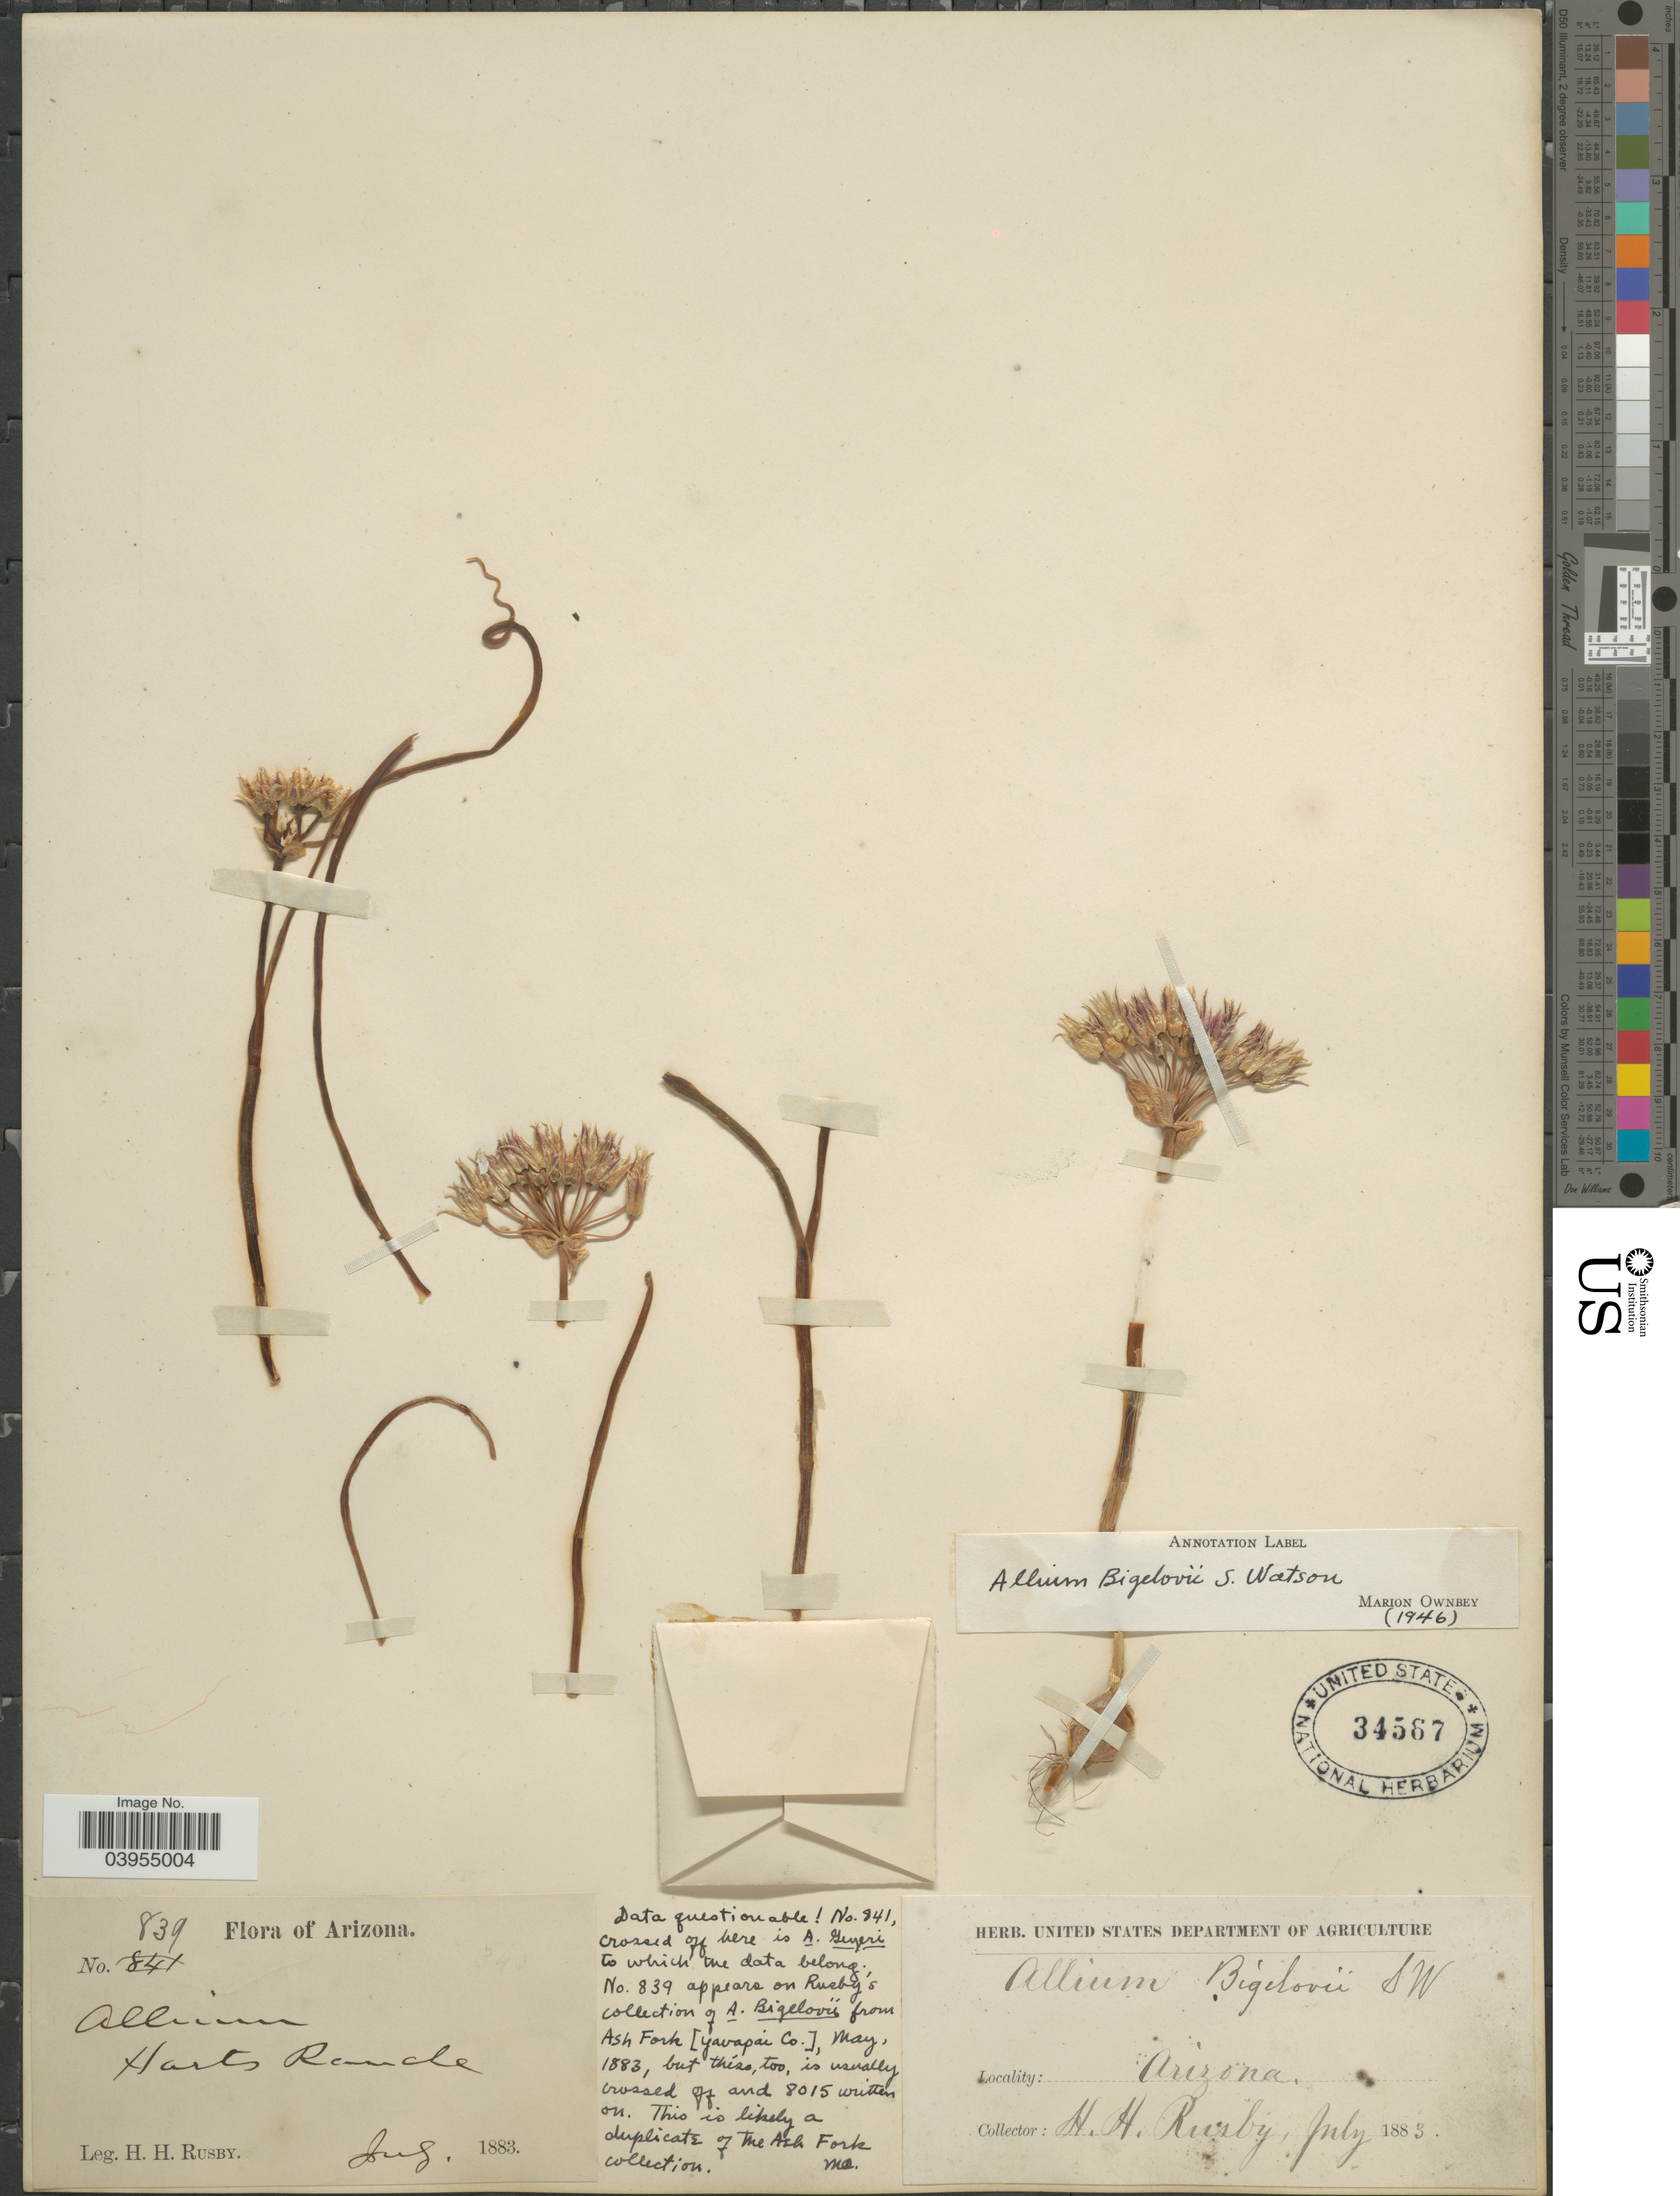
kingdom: Plantae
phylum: Tracheophyta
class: Liliopsida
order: Asparagales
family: Amaryllidaceae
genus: Allium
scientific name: Allium bigelovii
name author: (S. Watson) A.D. Grant & V.E. Grant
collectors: H. H. Rusby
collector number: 839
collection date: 1883-07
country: United States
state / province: Arizona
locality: Harts Ranche. Ash Fork [Yavapai Co.].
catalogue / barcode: US 34587